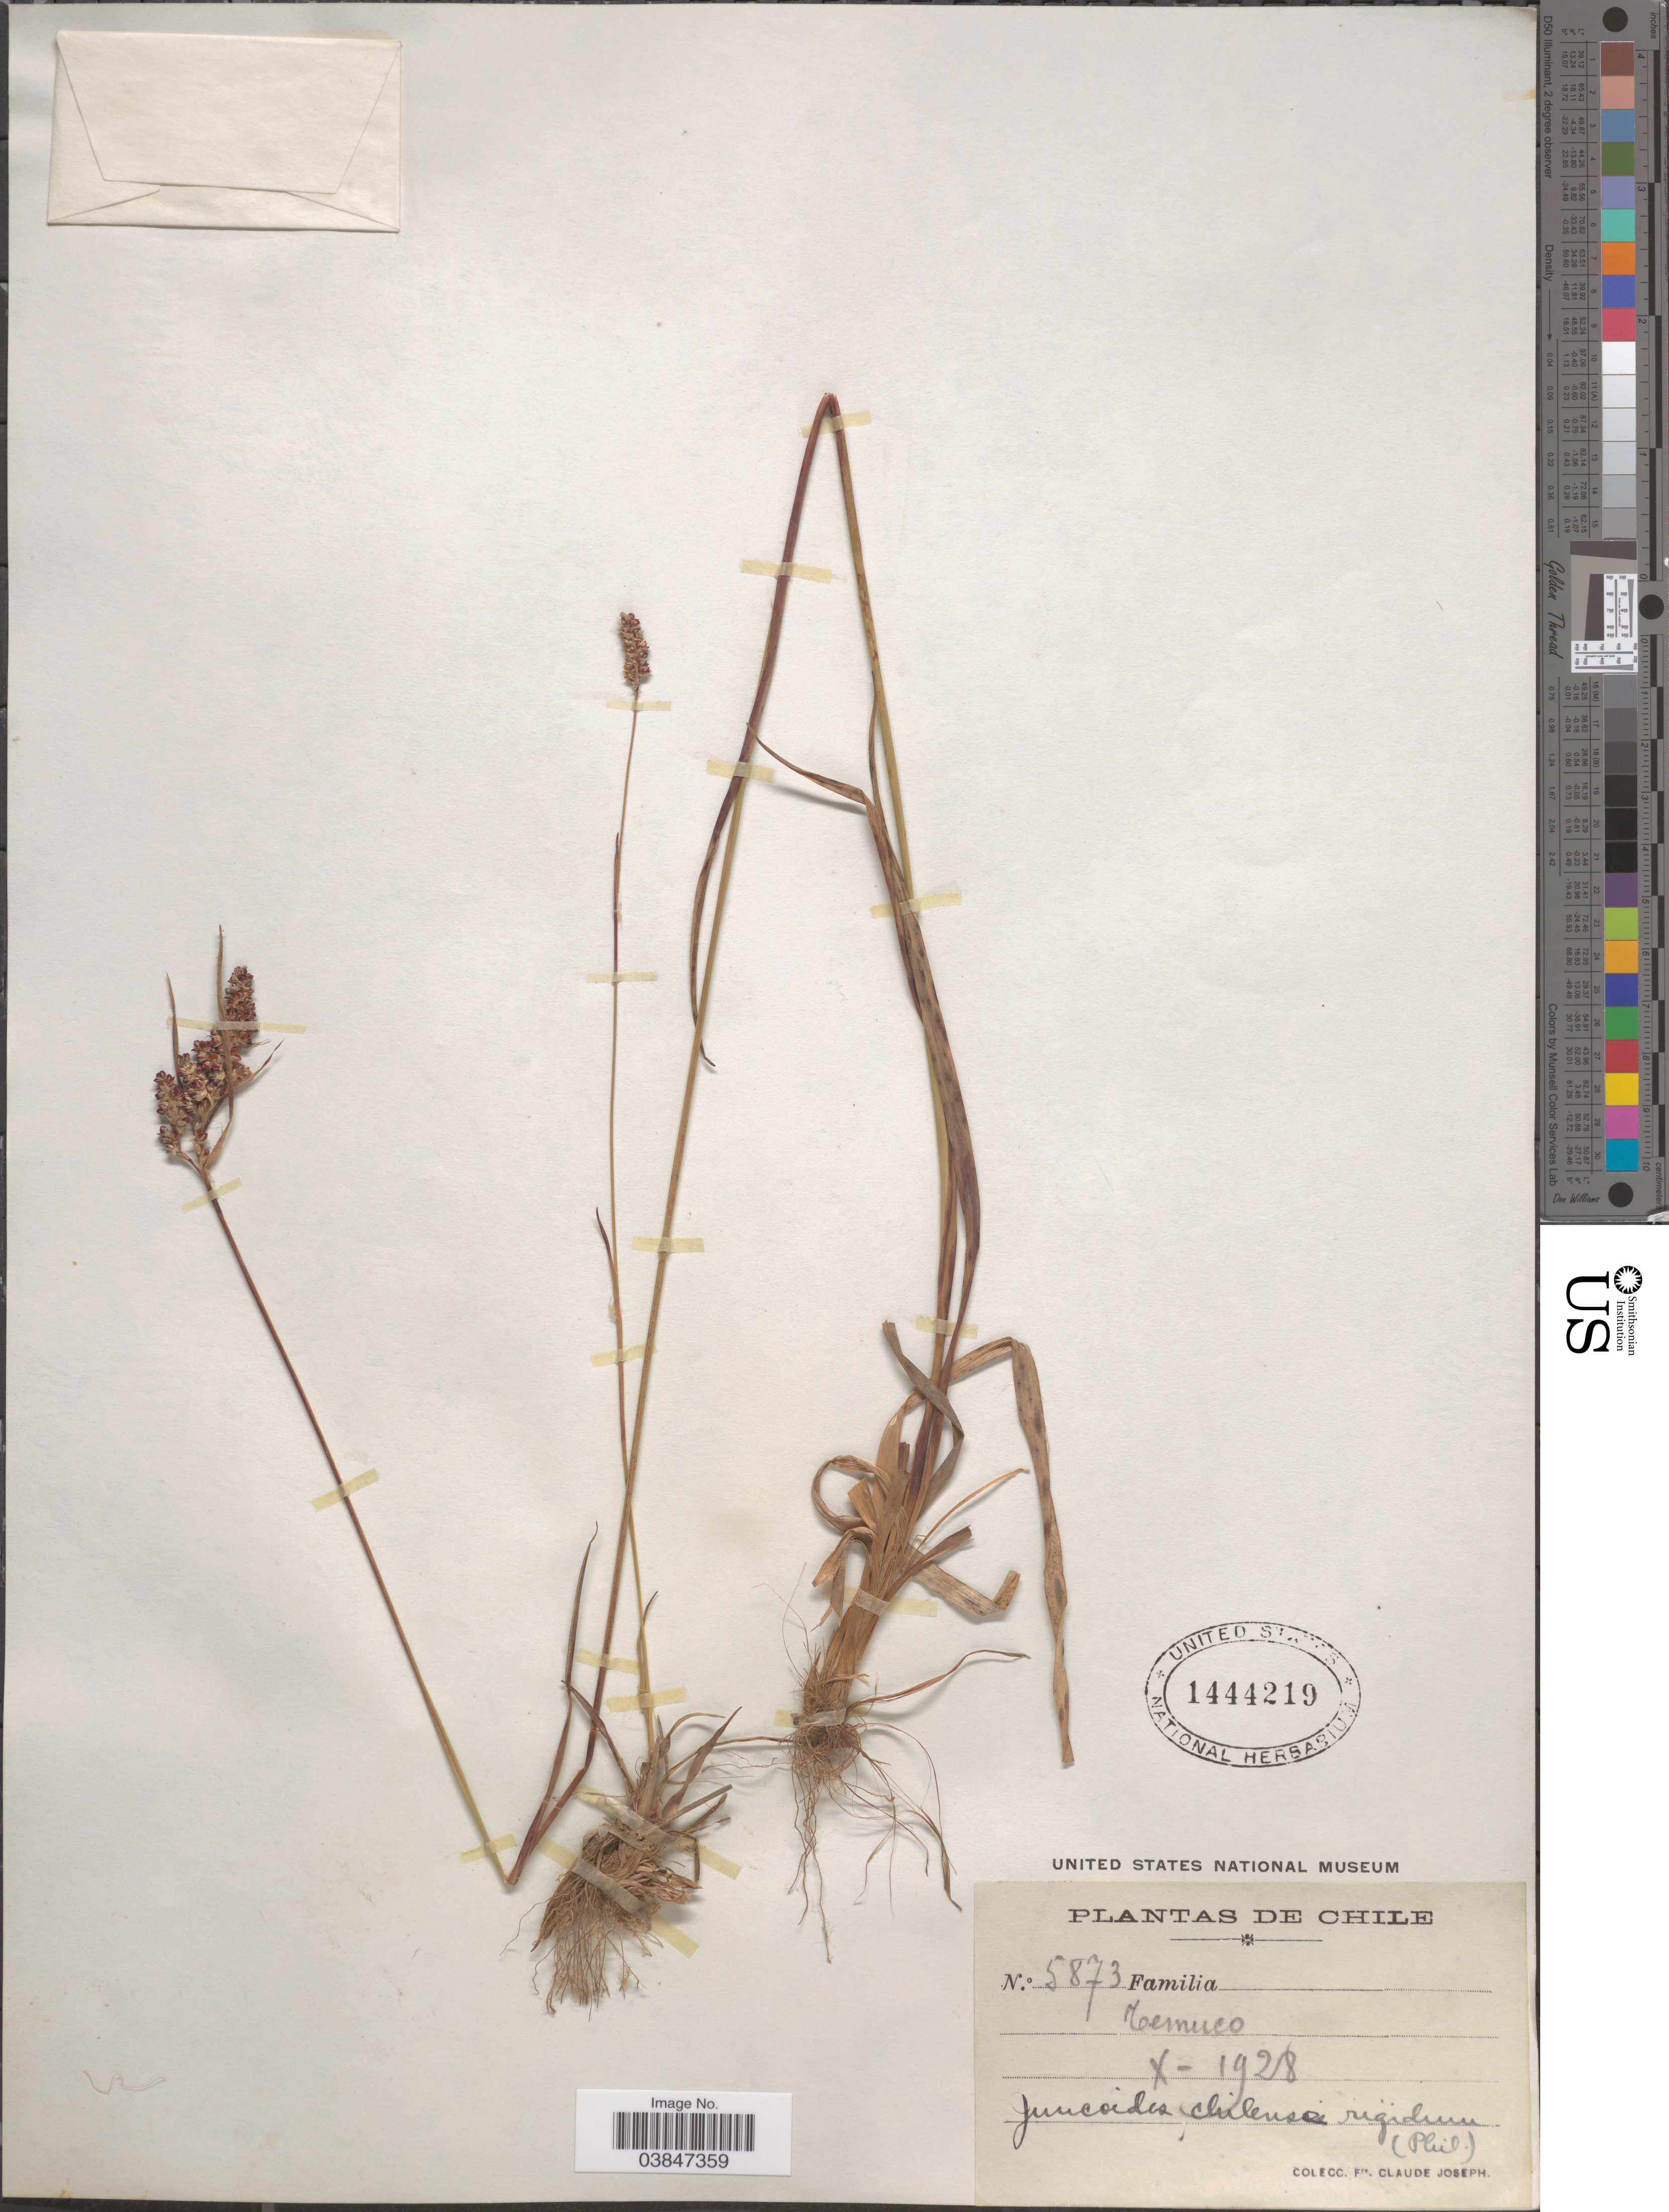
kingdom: Plantae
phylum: Tracheophyta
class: Liliopsida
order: Poales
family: Juncaceae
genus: Luzula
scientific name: Luzula chilensis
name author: Nees & Meyen ex Kunth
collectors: Bro. Claude-Joseph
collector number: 5873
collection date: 1928-10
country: Chile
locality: Temuco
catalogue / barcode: US 1444219